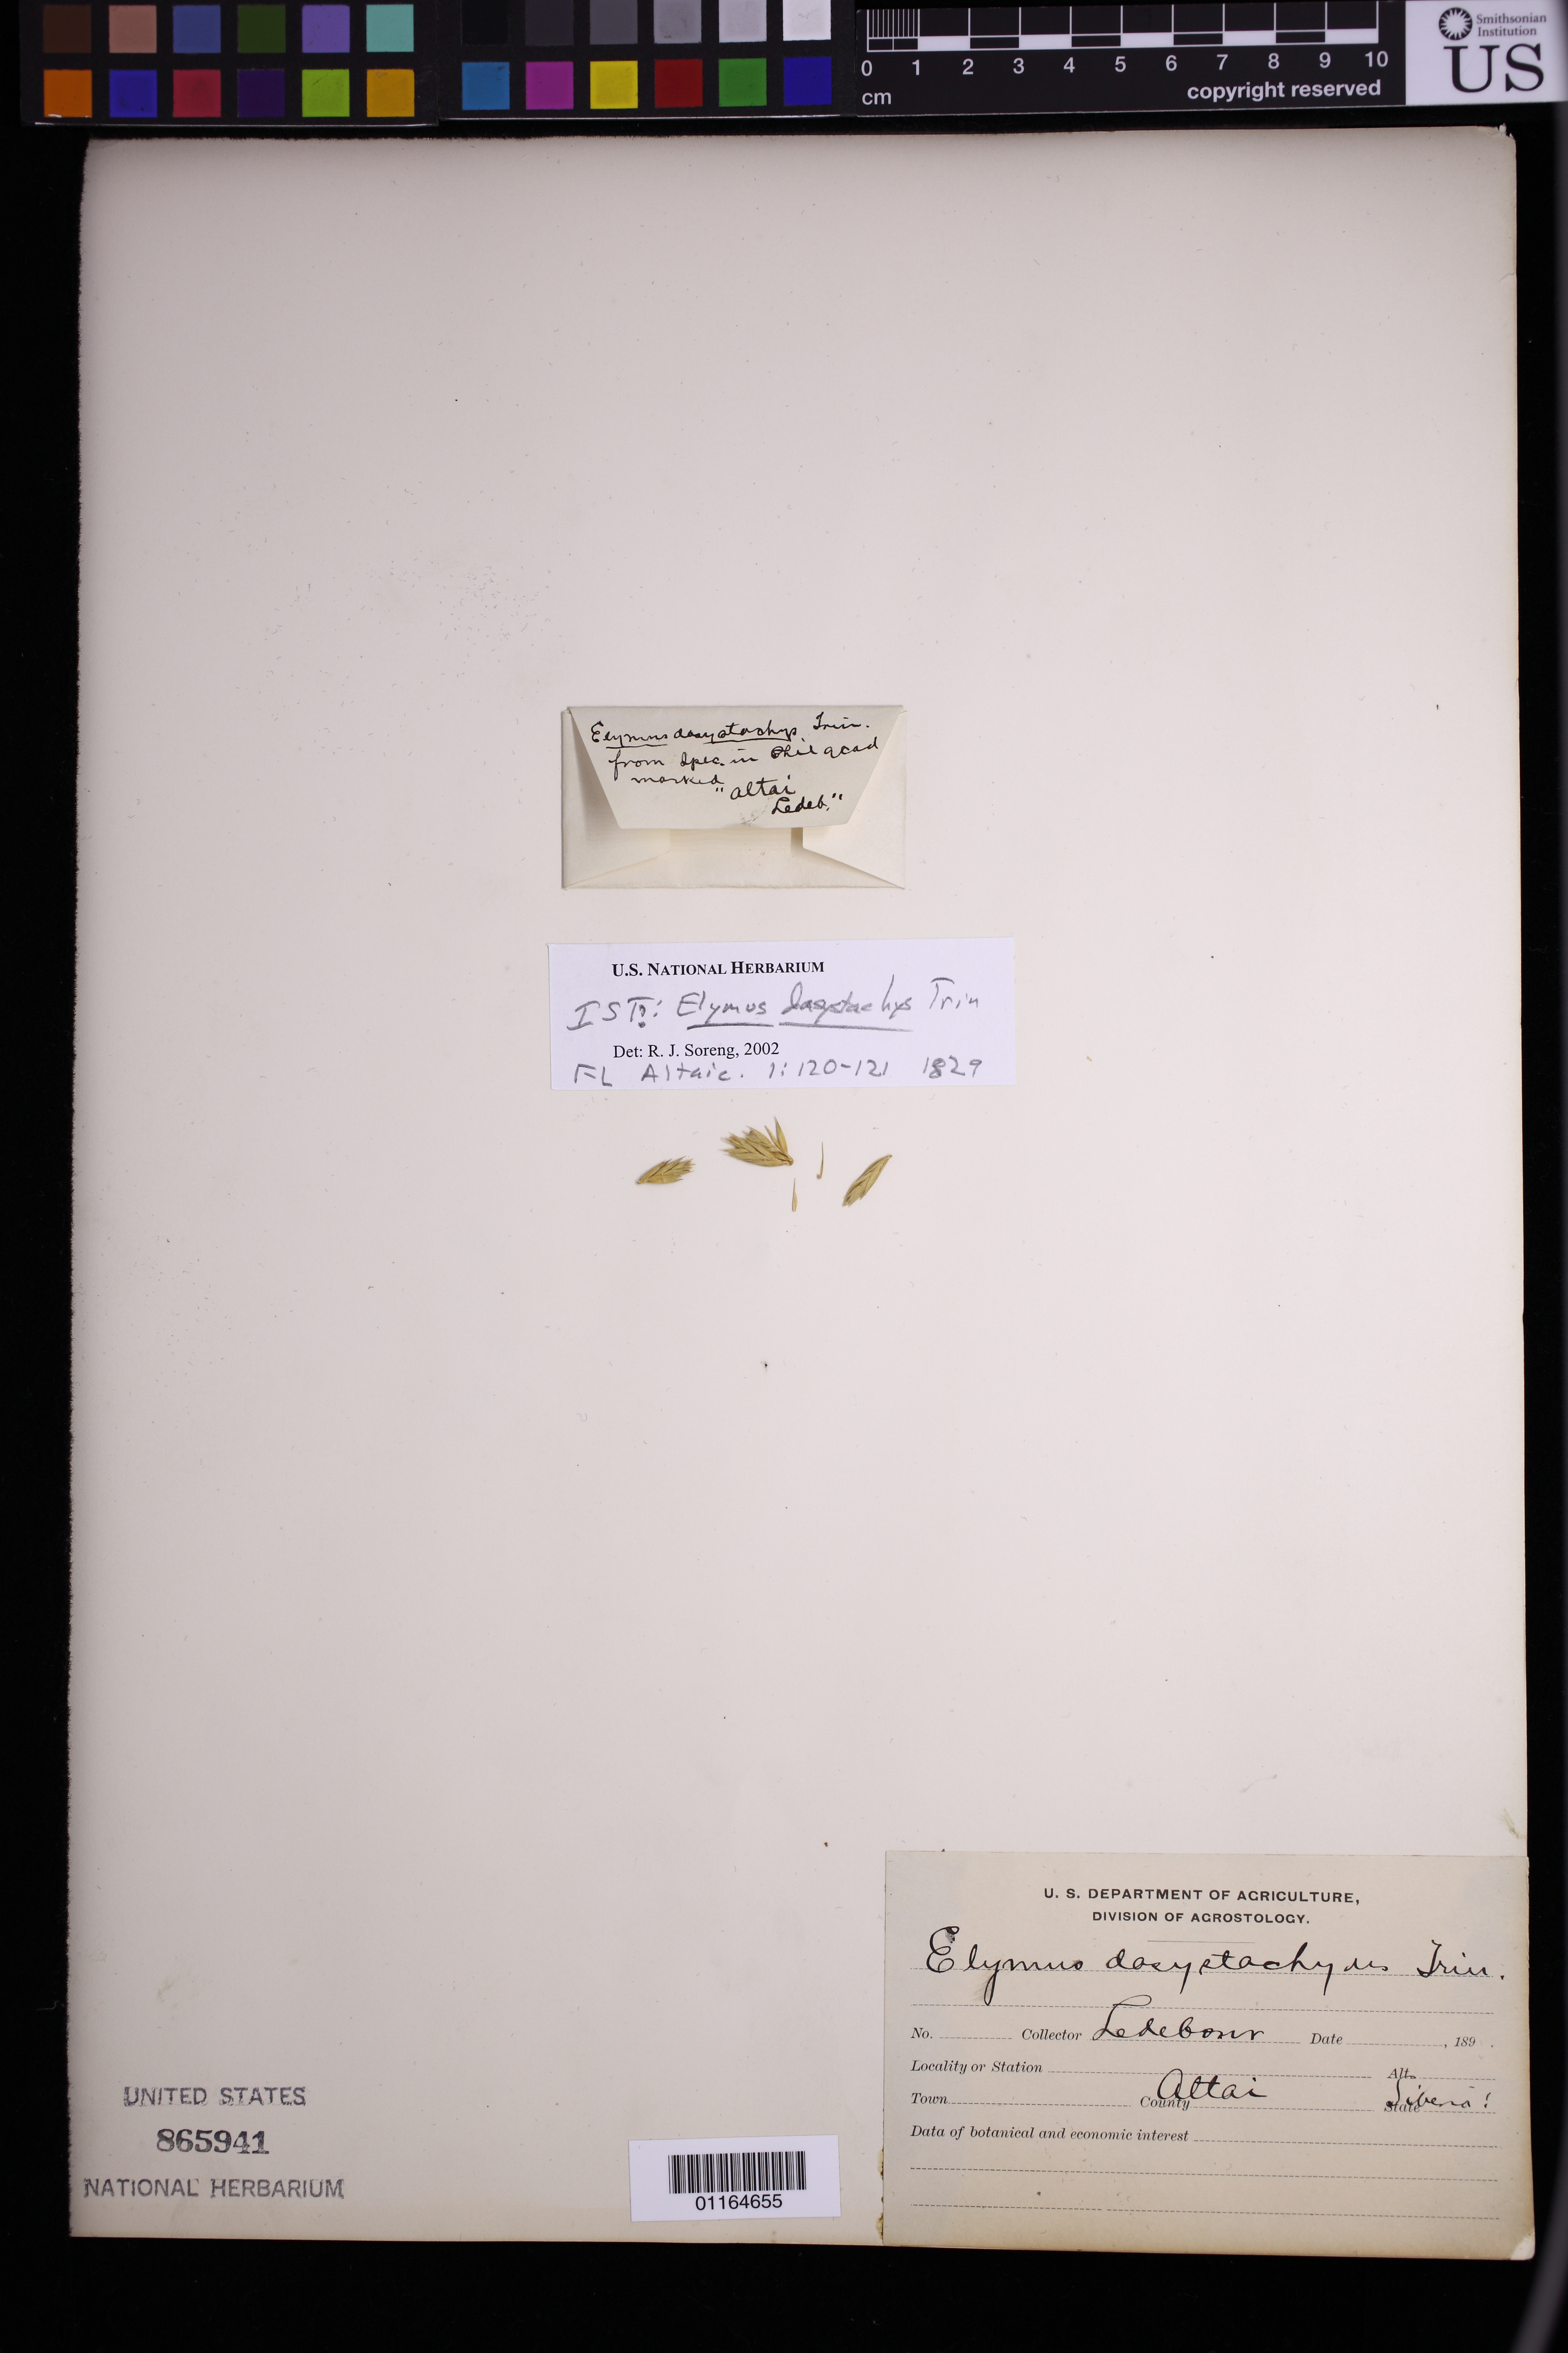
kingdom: Plantae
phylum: Tracheophyta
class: Liliopsida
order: Poales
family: Poaceae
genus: Elymus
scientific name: Elymus dasystachys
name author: Trin.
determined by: Soreng, Robert J., Research Associate (BOT), Smithsonian Institution - National Museum of Natural History (UNITED STATES)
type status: Type Collection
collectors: C. F. von Ledebour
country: Russian Federation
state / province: Altai Republic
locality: Altai Siberia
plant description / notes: Fragmentary material of type specimen ex herb. Philadelphia Acad.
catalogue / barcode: US 865941